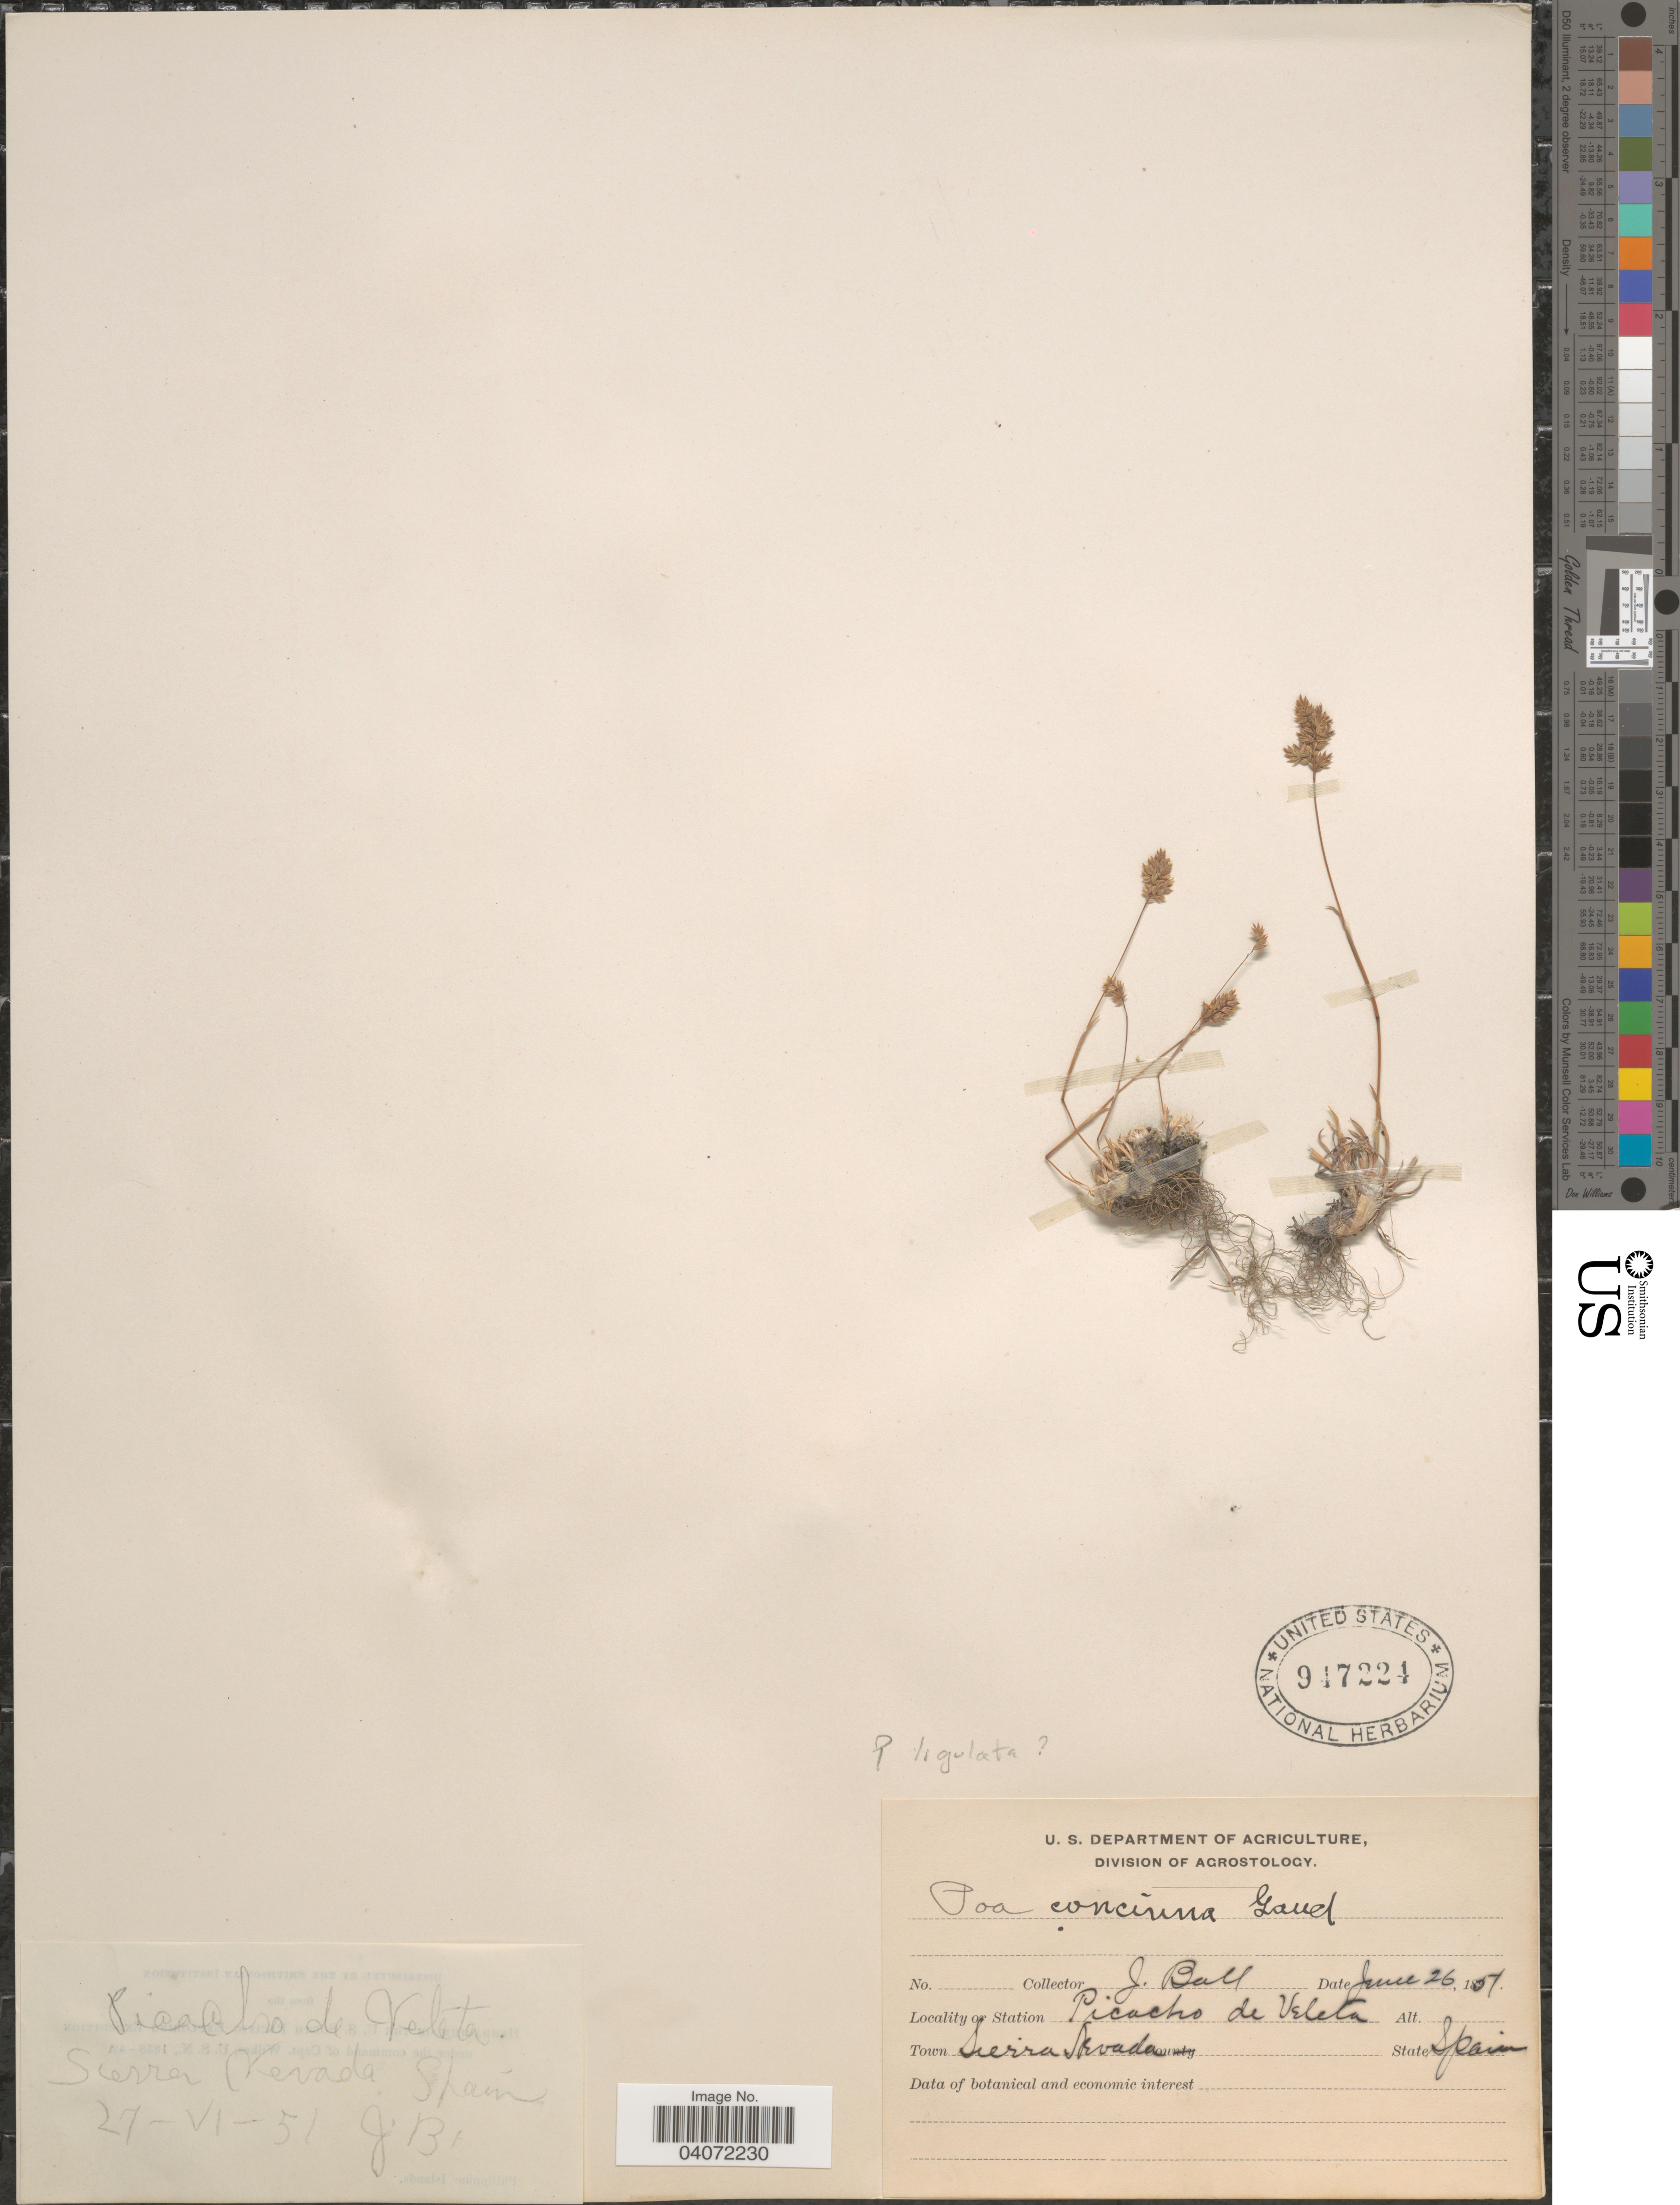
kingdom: Plantae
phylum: Tracheophyta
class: Liliopsida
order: Poales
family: Poaceae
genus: Poa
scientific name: Poa ligulata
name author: Boiss.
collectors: J. Ball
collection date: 1851-06-26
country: Spain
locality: Picacho de Veleta. Town Sierra Nevada.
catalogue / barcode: US 947224